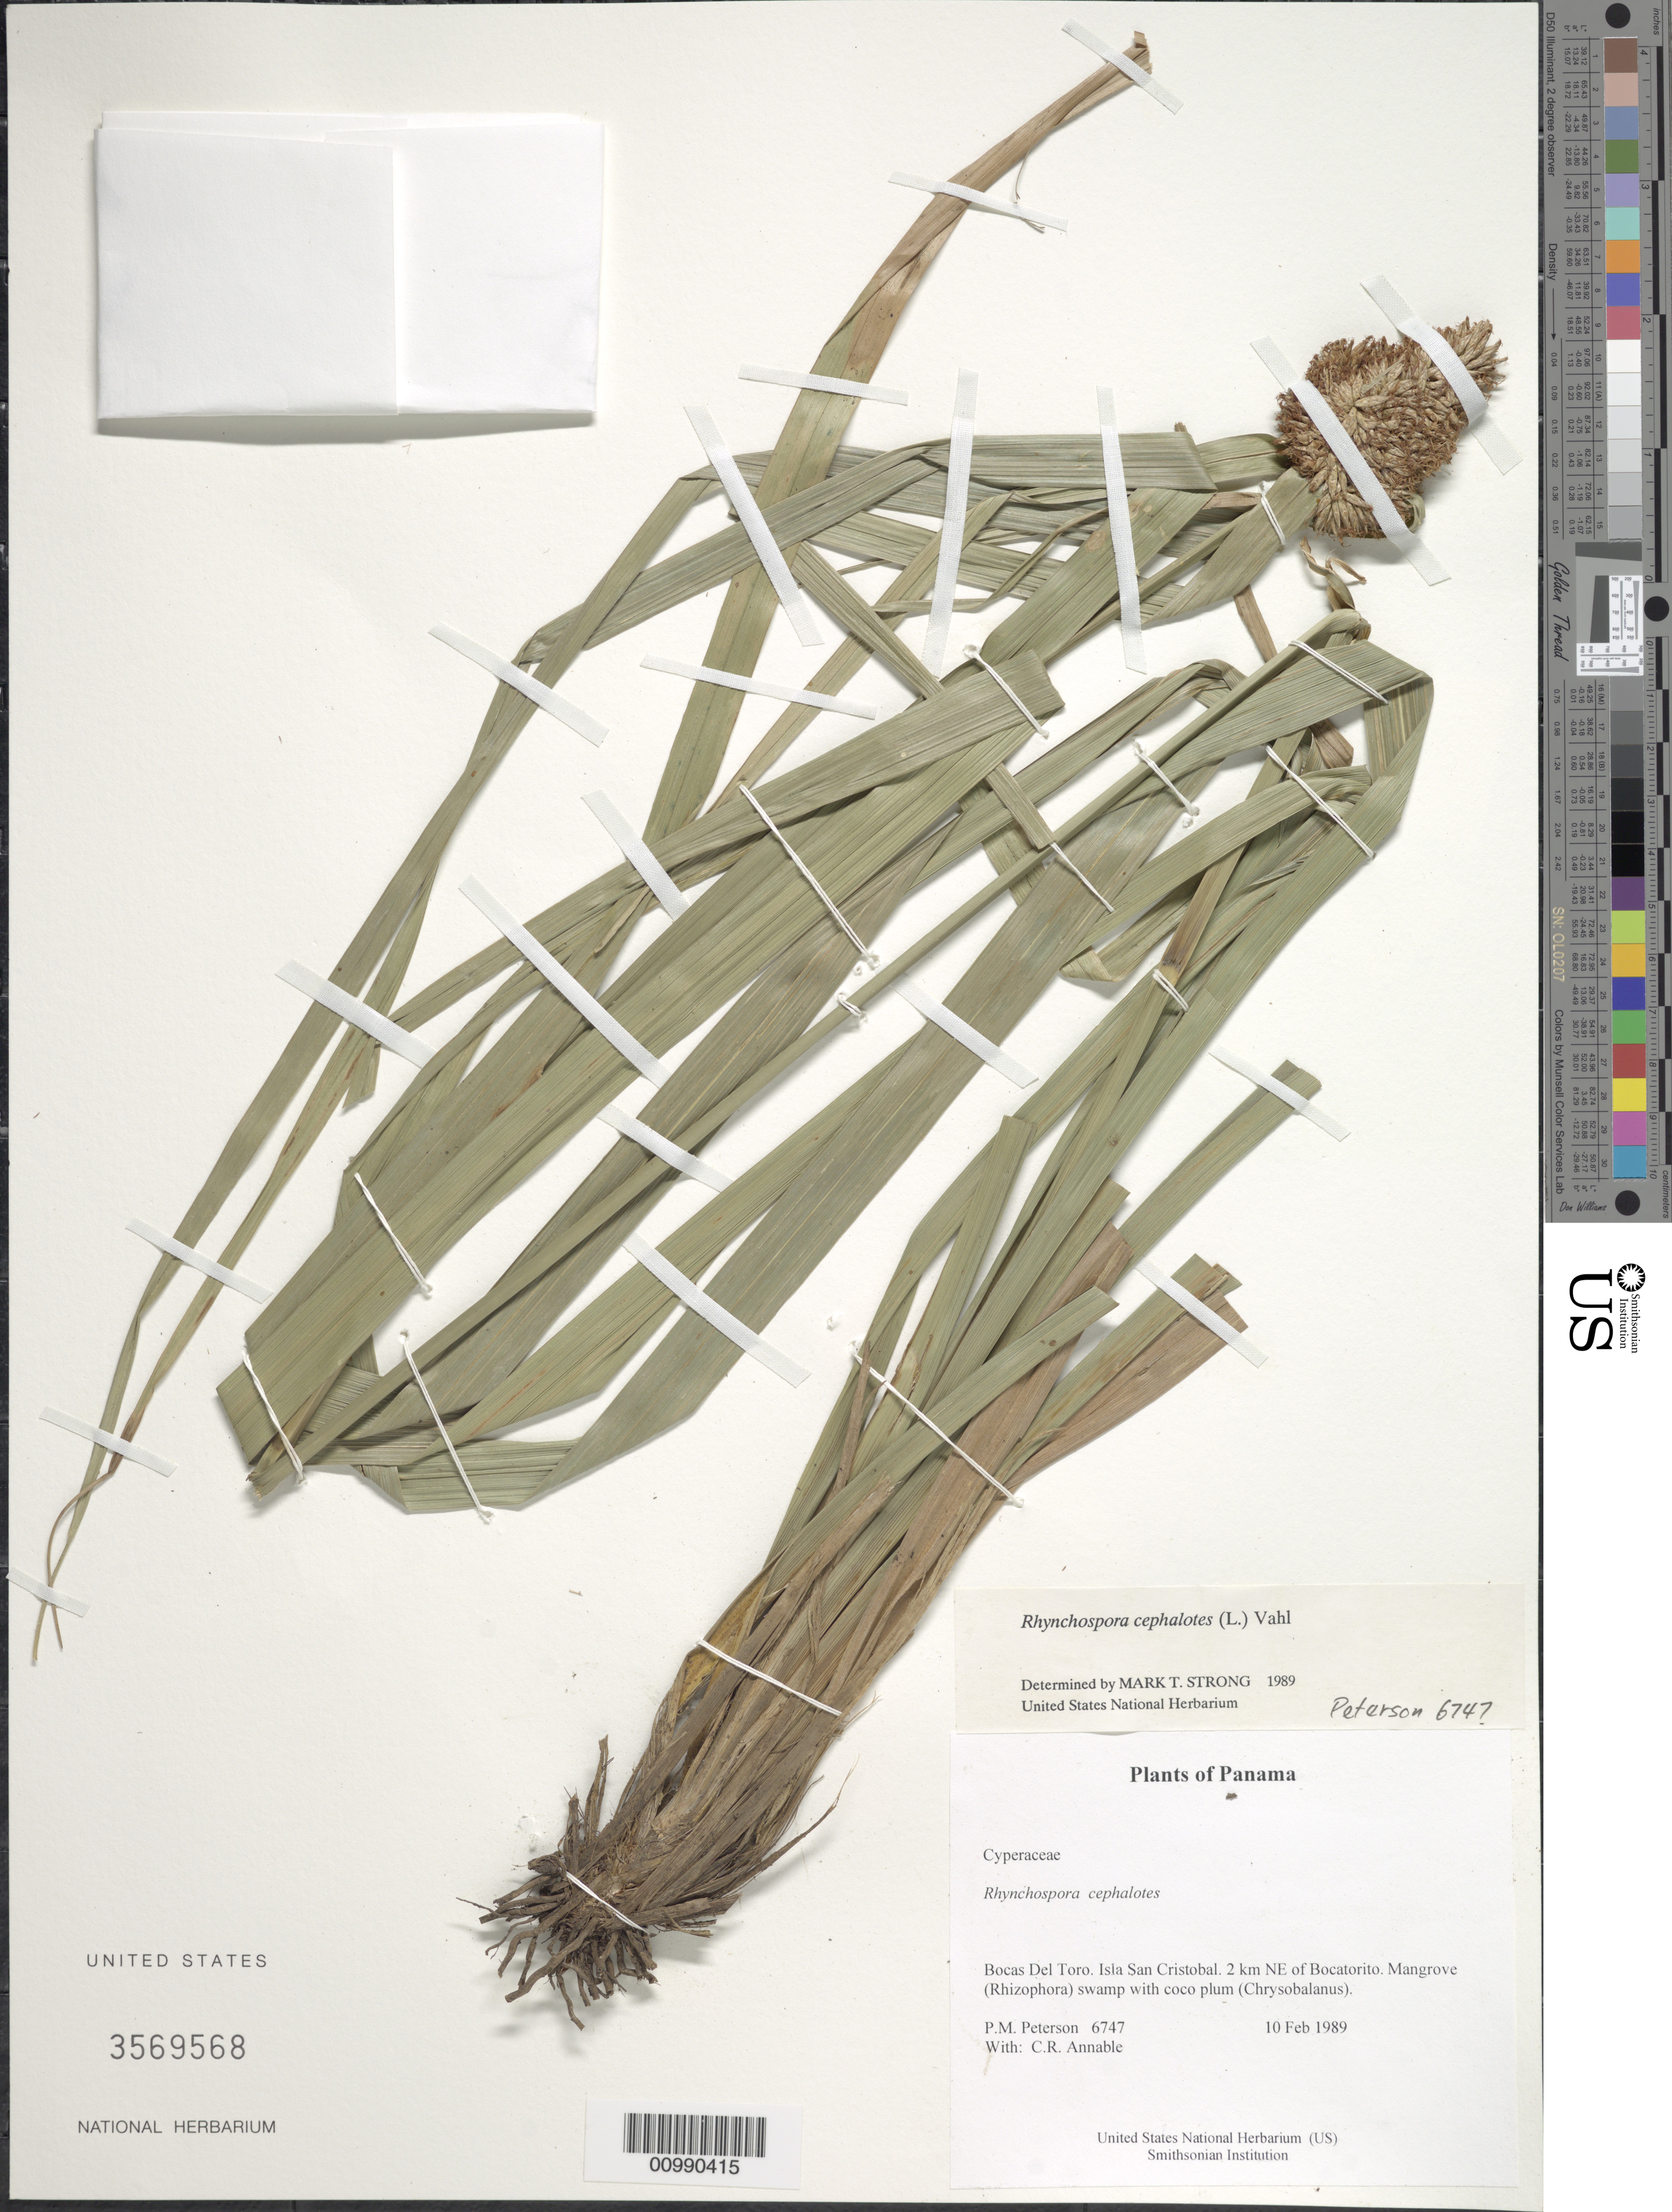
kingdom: Plantae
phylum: Tracheophyta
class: Liliopsida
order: Poales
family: Cyperaceae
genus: Rhynchospora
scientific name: Rhynchospora cephalotes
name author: (L.) Vahl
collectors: P. M. Peterson & C. R. Annable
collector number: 06747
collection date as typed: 10 Feb 1989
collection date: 1989-02-10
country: Panama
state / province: Bocas del Toro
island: San Cristobal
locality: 2 km NE of Bocatorito.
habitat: Mangrove (Rhizophora) swamp with coco plum (Chrysobalanus).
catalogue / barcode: US 3569568